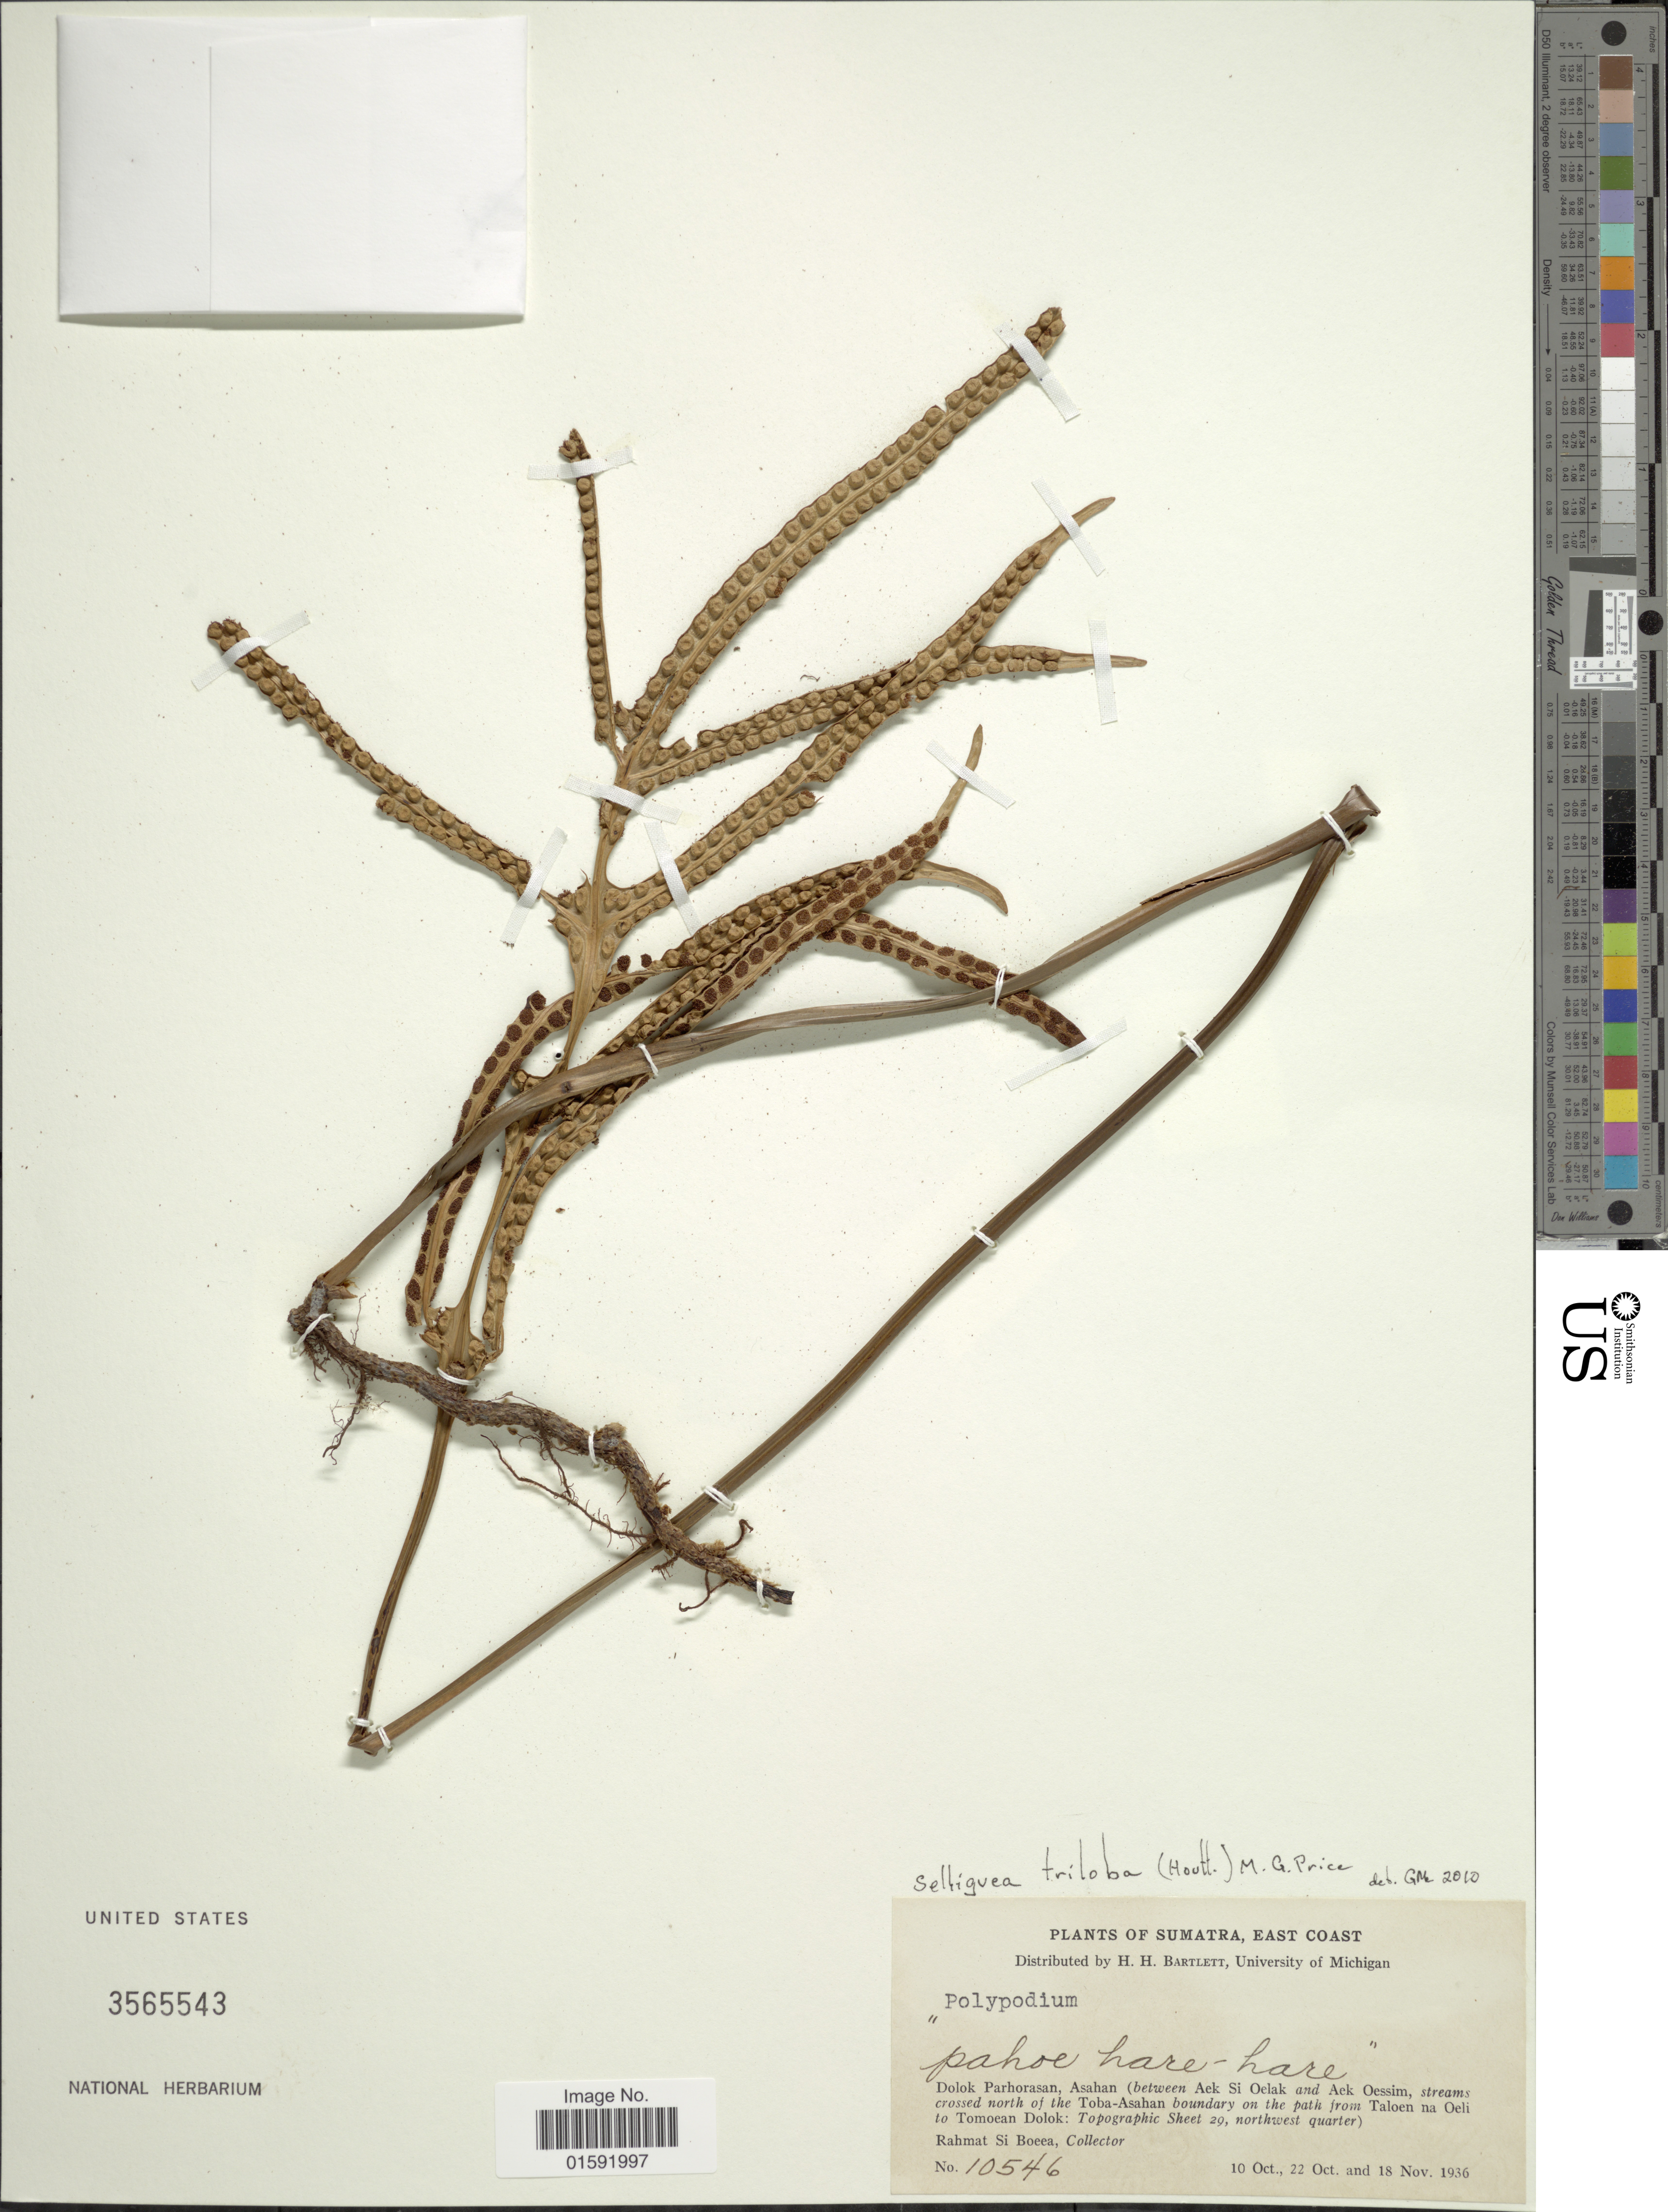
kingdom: Plantae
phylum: Tracheophyta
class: Polypodiopsida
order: Polypodiales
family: Polypodiaceae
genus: Selliguea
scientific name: Selliguea triloba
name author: (Houtt.) M.G. Price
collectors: Rahmat Si Boeea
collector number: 10546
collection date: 1936-10-10/1936-11-18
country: Indonesia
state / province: Sumatra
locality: East Coast, Dolok Parhorasan, Asahan (between Aek Si Oelak and Aek Oessim streams crossed north of the Toba-Asahan boundary on the path from Taloen na Oelo to Tomoean Dolok: Topgraphic sheet 29, northeast quarter)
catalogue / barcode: US 3565543